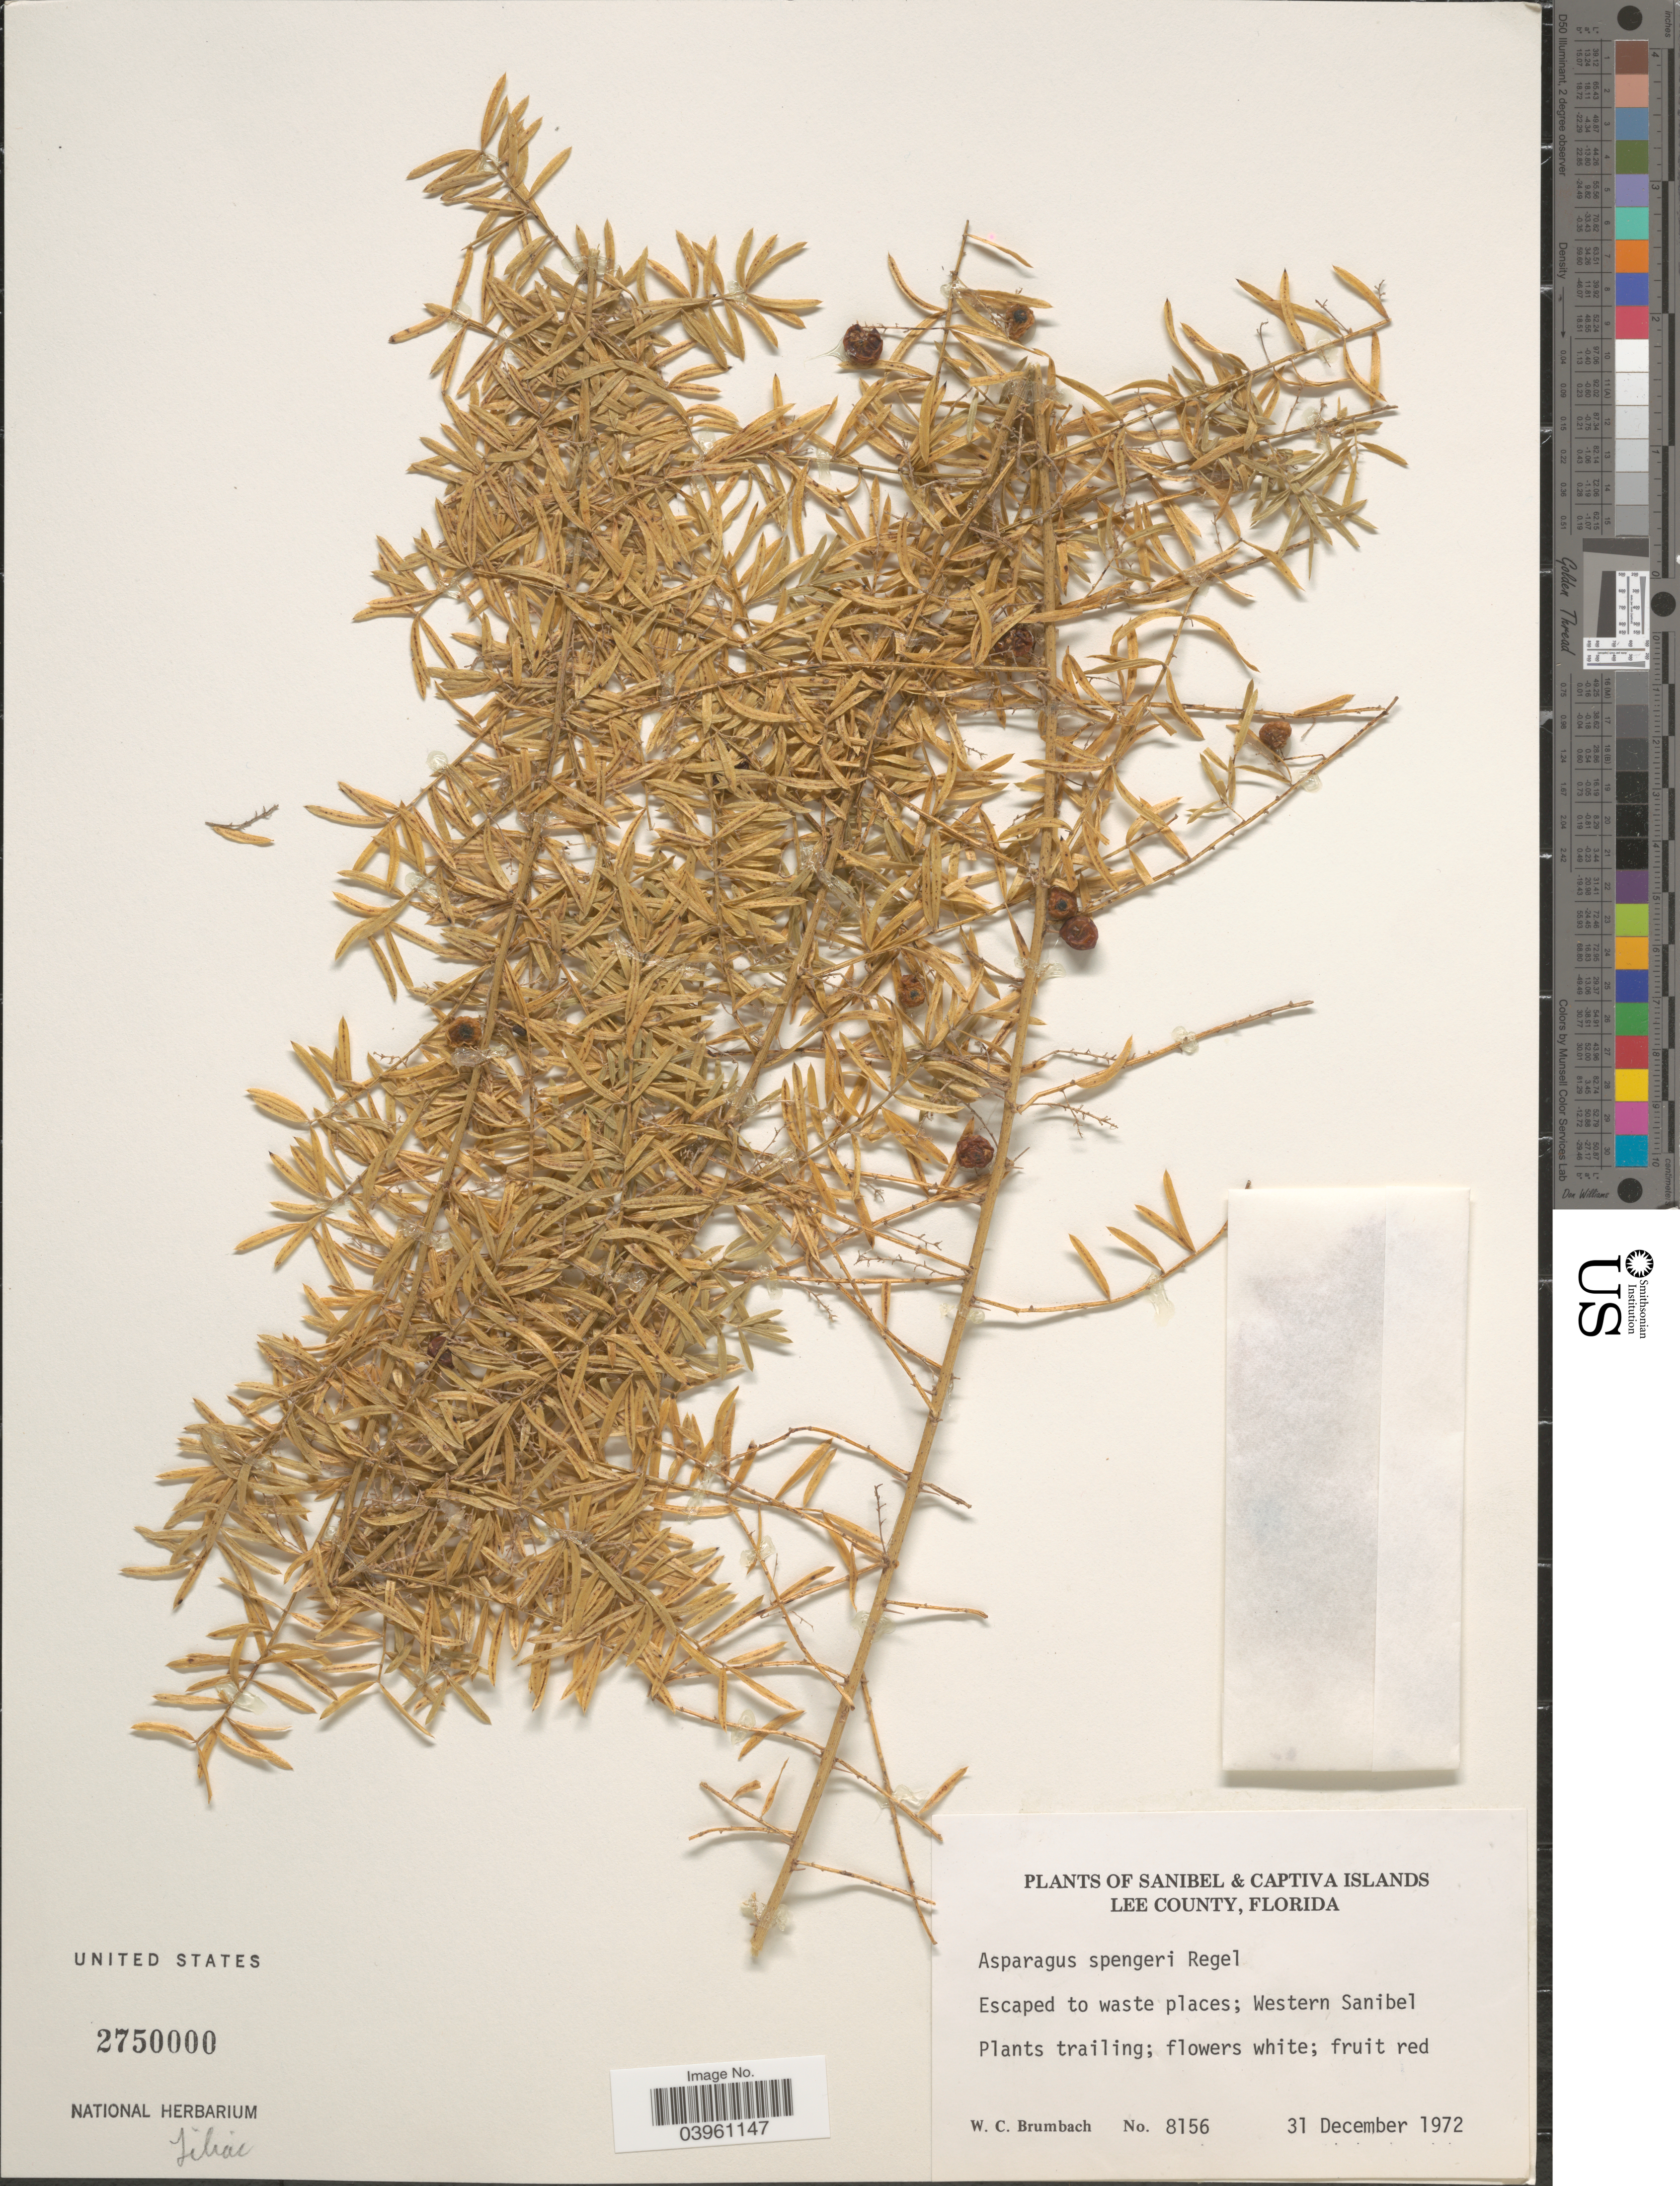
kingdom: Plantae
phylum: Tracheophyta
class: Liliopsida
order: Asparagales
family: Asparagaceae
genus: Asparagus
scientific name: Asparagus sprengeri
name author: Regel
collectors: W. C. Brumbach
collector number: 8156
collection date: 1972-12-31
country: United States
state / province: Florida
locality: Sanibel & Captiva Islands Lee County. Western Sanibel.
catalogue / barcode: US 2750000